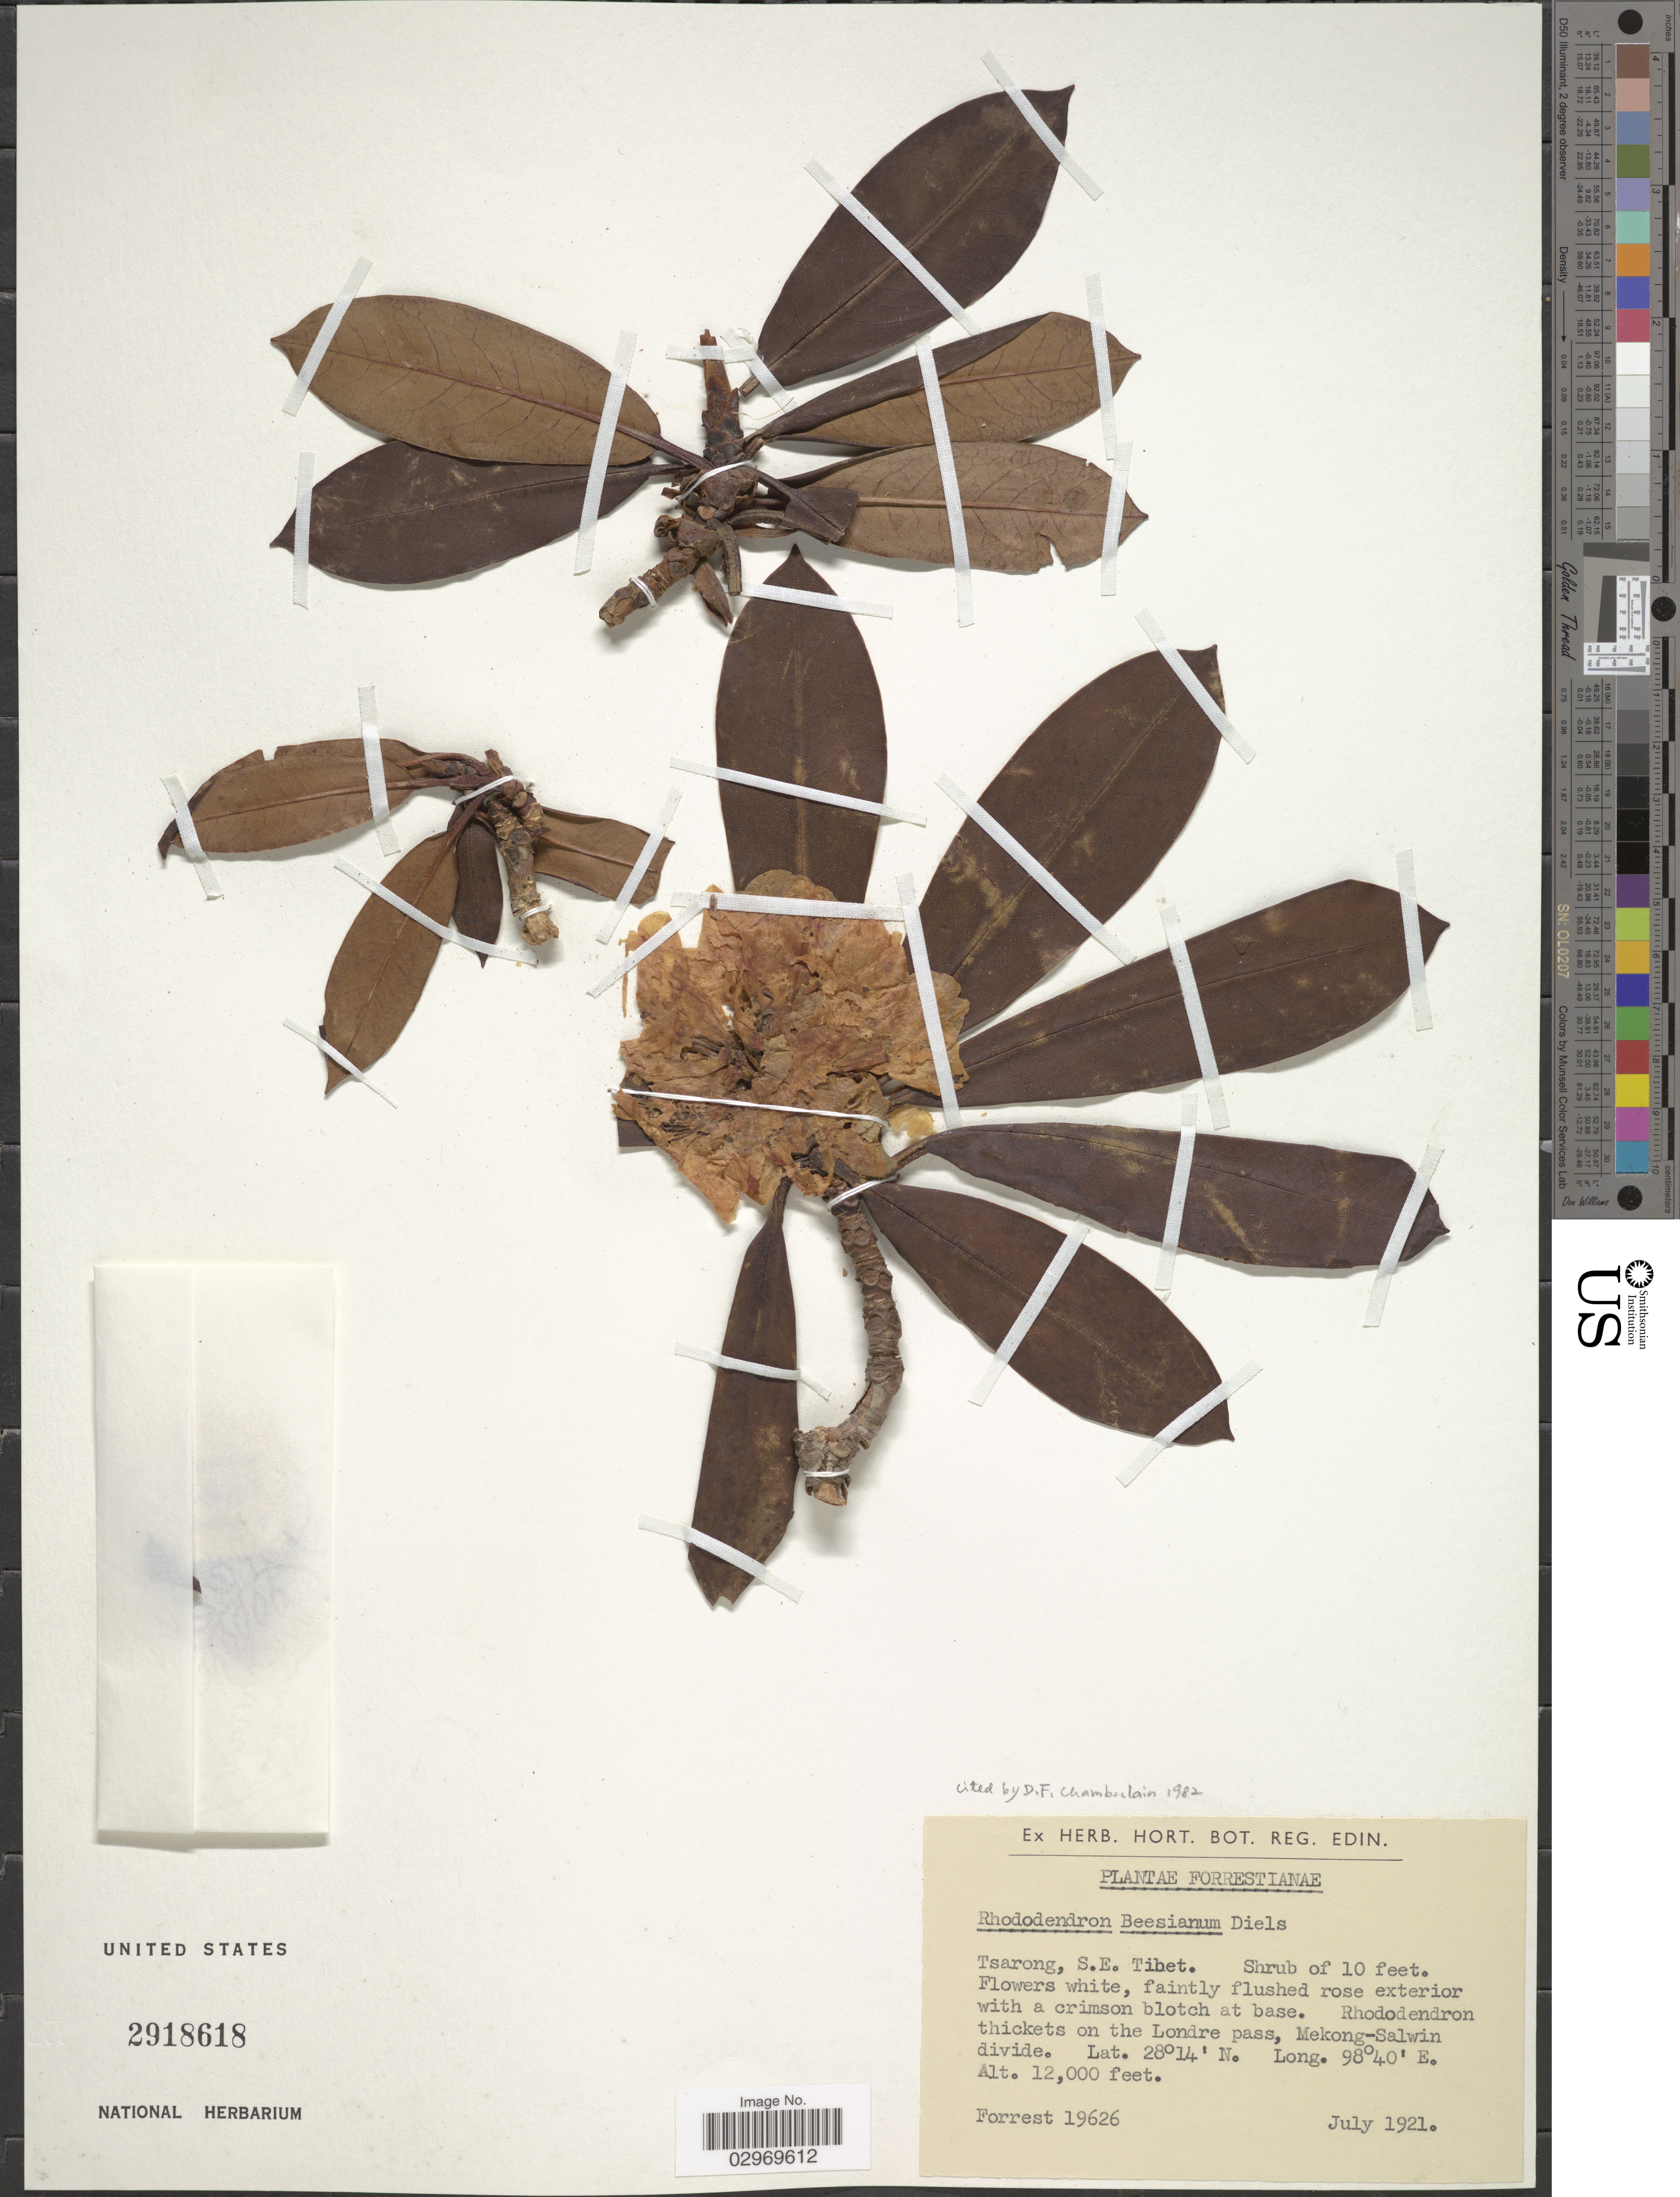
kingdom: Plantae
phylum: Tracheophyta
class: Magnoliopsida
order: Ericales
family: Ericaceae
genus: Rhododendron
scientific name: Rhododendron beesianum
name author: Diels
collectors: -. Forrest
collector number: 19626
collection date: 1921-07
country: China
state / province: Xizang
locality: Tsarong, S.E. Tibet, Rhododendron thickets on the Londre pass, Mekong-Salwin divide.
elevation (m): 3658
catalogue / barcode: US 2918618